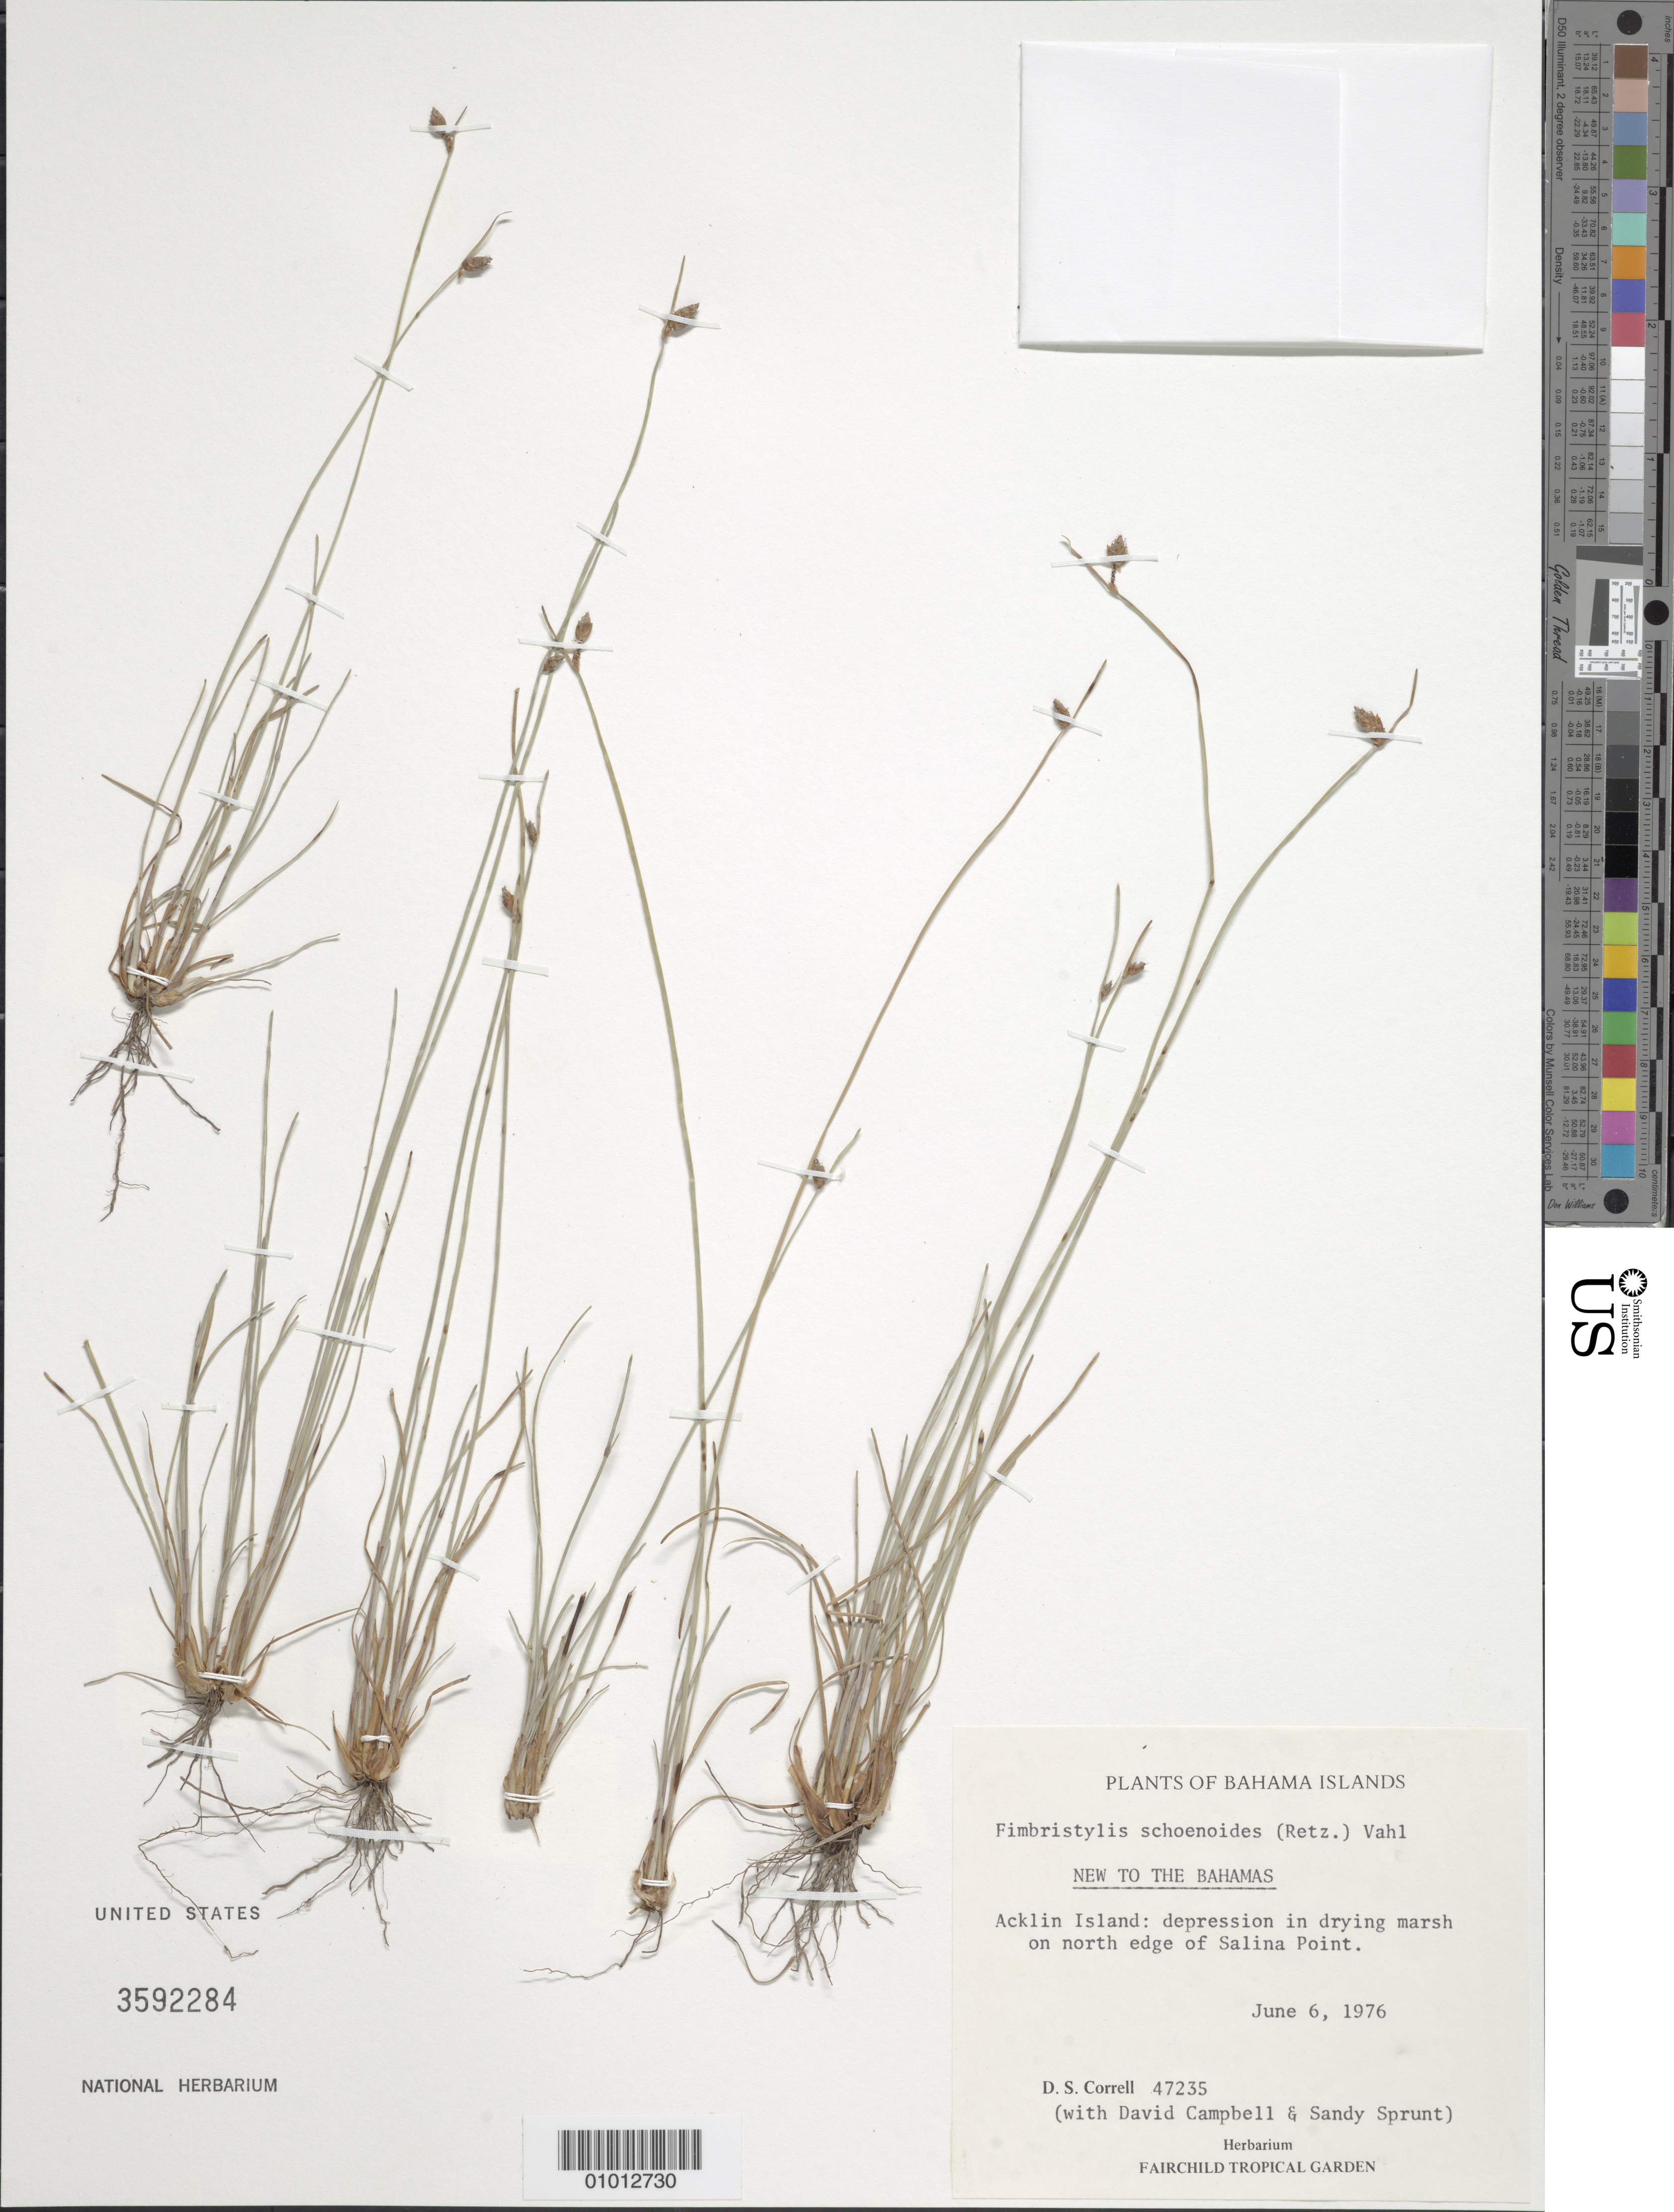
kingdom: Plantae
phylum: Tracheophyta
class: Liliopsida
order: Poales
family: Cyperaceae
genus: Fimbristylis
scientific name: Fimbristylis schoenoides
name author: (Retz.) Vahl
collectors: D. S. Correll, D. Campbell & S. V. Sprunt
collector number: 47235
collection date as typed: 06 Jun 1976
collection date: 1976-06-06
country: Bahamas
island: Acklin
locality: North edge of Salina Point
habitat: Depression in drying marsh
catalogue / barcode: US 3592284